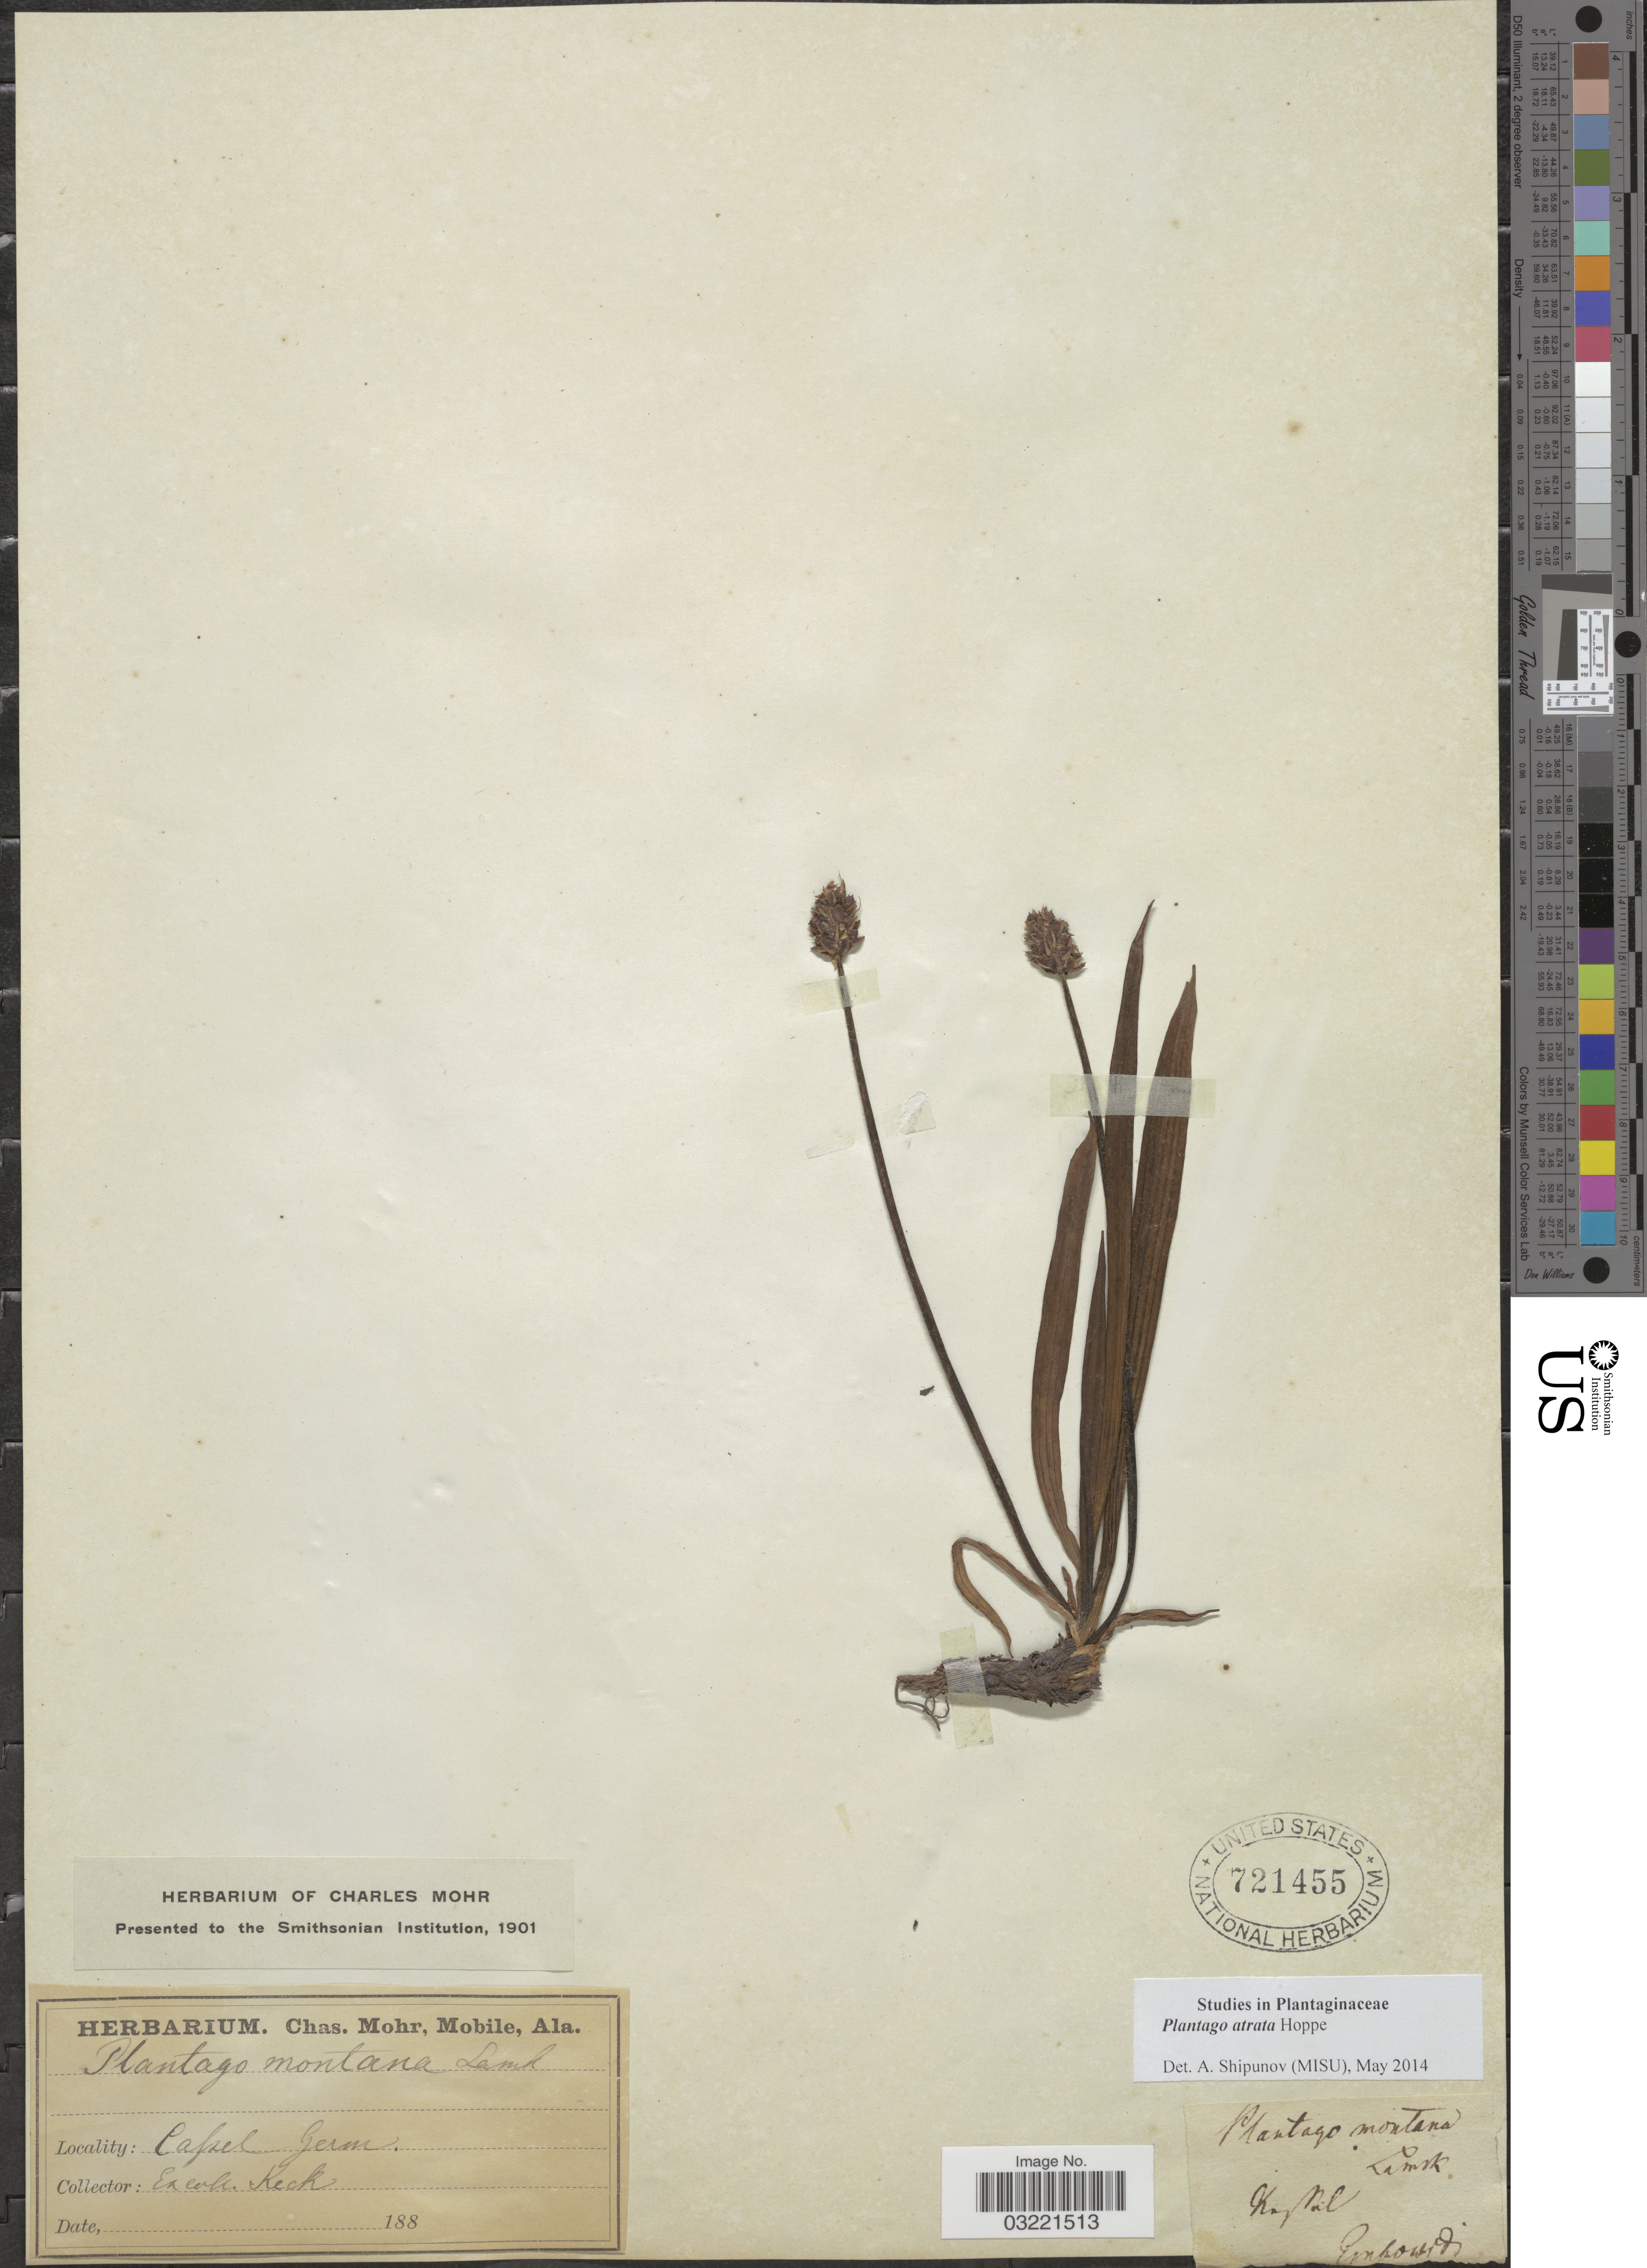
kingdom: Plantae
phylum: Tracheophyta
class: Magnoliopsida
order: Lamiales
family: Plantaginaceae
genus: Plantago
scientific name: Plantago atrata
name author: Hoppe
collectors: -- Keck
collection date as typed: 188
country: Germany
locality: Cassel Germ. Kappal [interpreted]. Embowrdi [interpreted] [unsure placement]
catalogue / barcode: US 721455